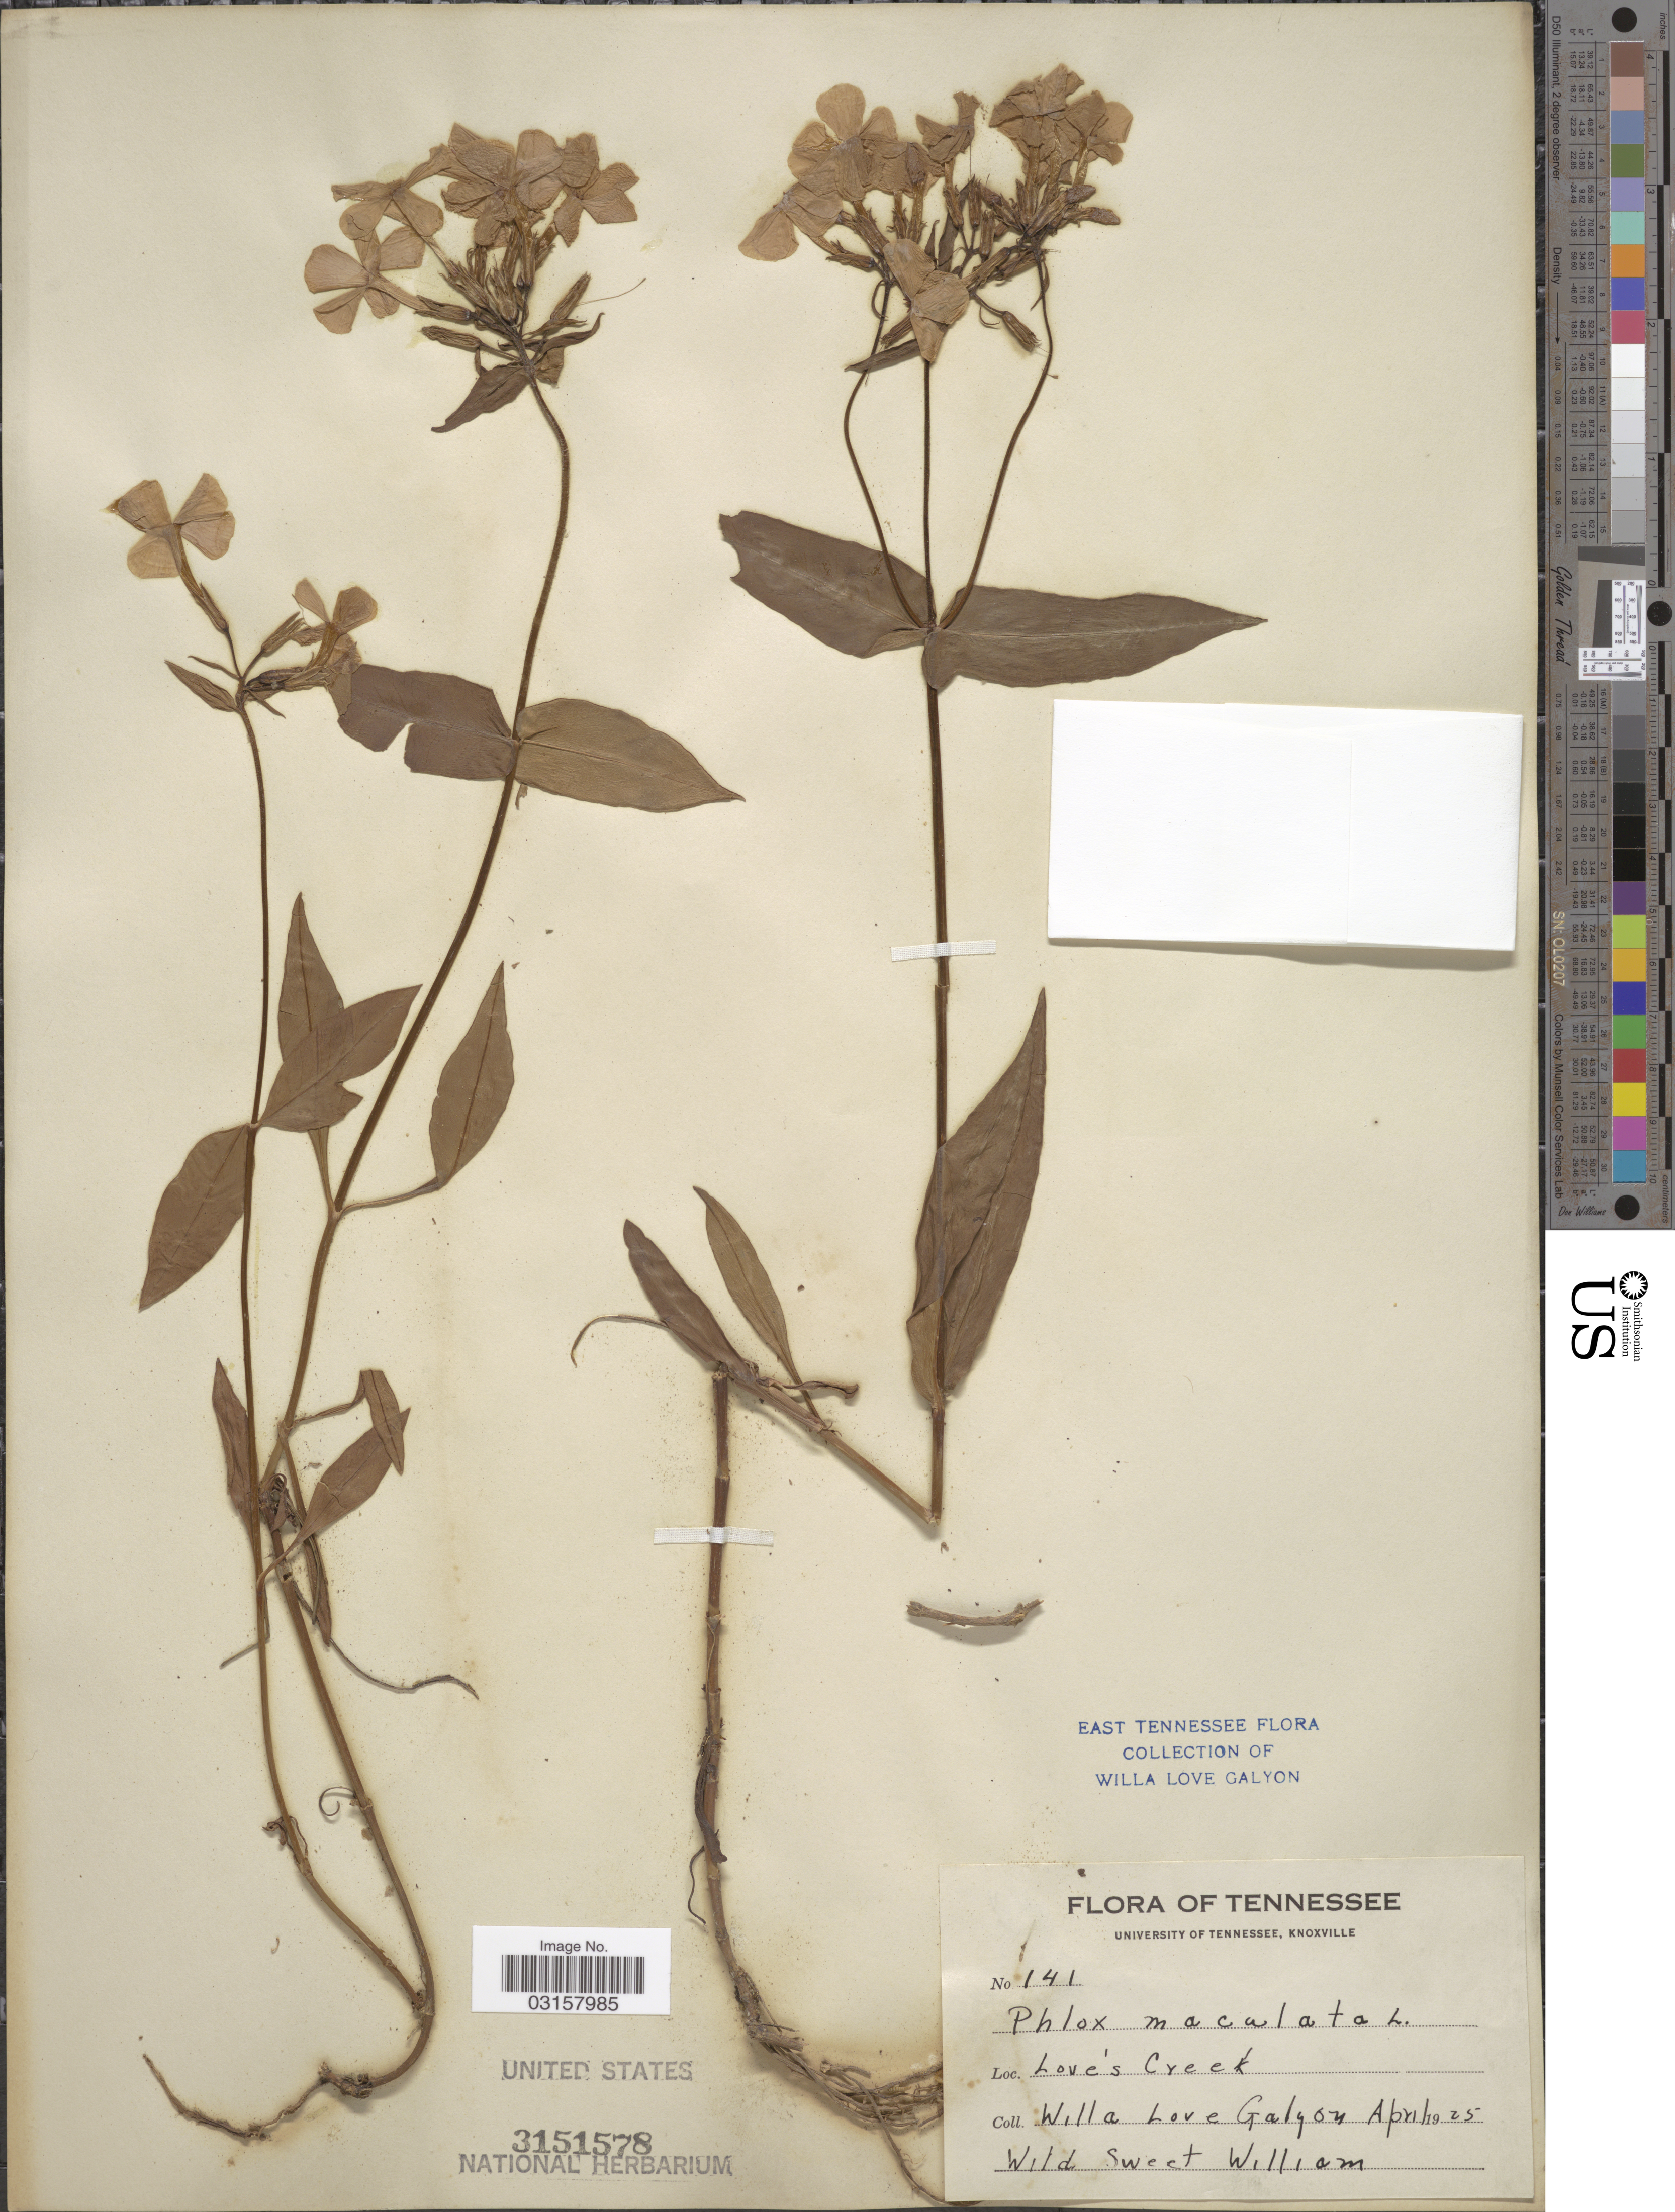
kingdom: Plantae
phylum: Tracheophyta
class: Magnoliopsida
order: Ericales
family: Polemoniaceae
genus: Phlox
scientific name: Phlox ovata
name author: L.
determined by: Mayfield, M. H.; Ferguson, C. J.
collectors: W. Galyon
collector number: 141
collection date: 1925-04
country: United States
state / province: Tennessee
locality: East Tennessee. Love's Creek.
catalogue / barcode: US 3151578